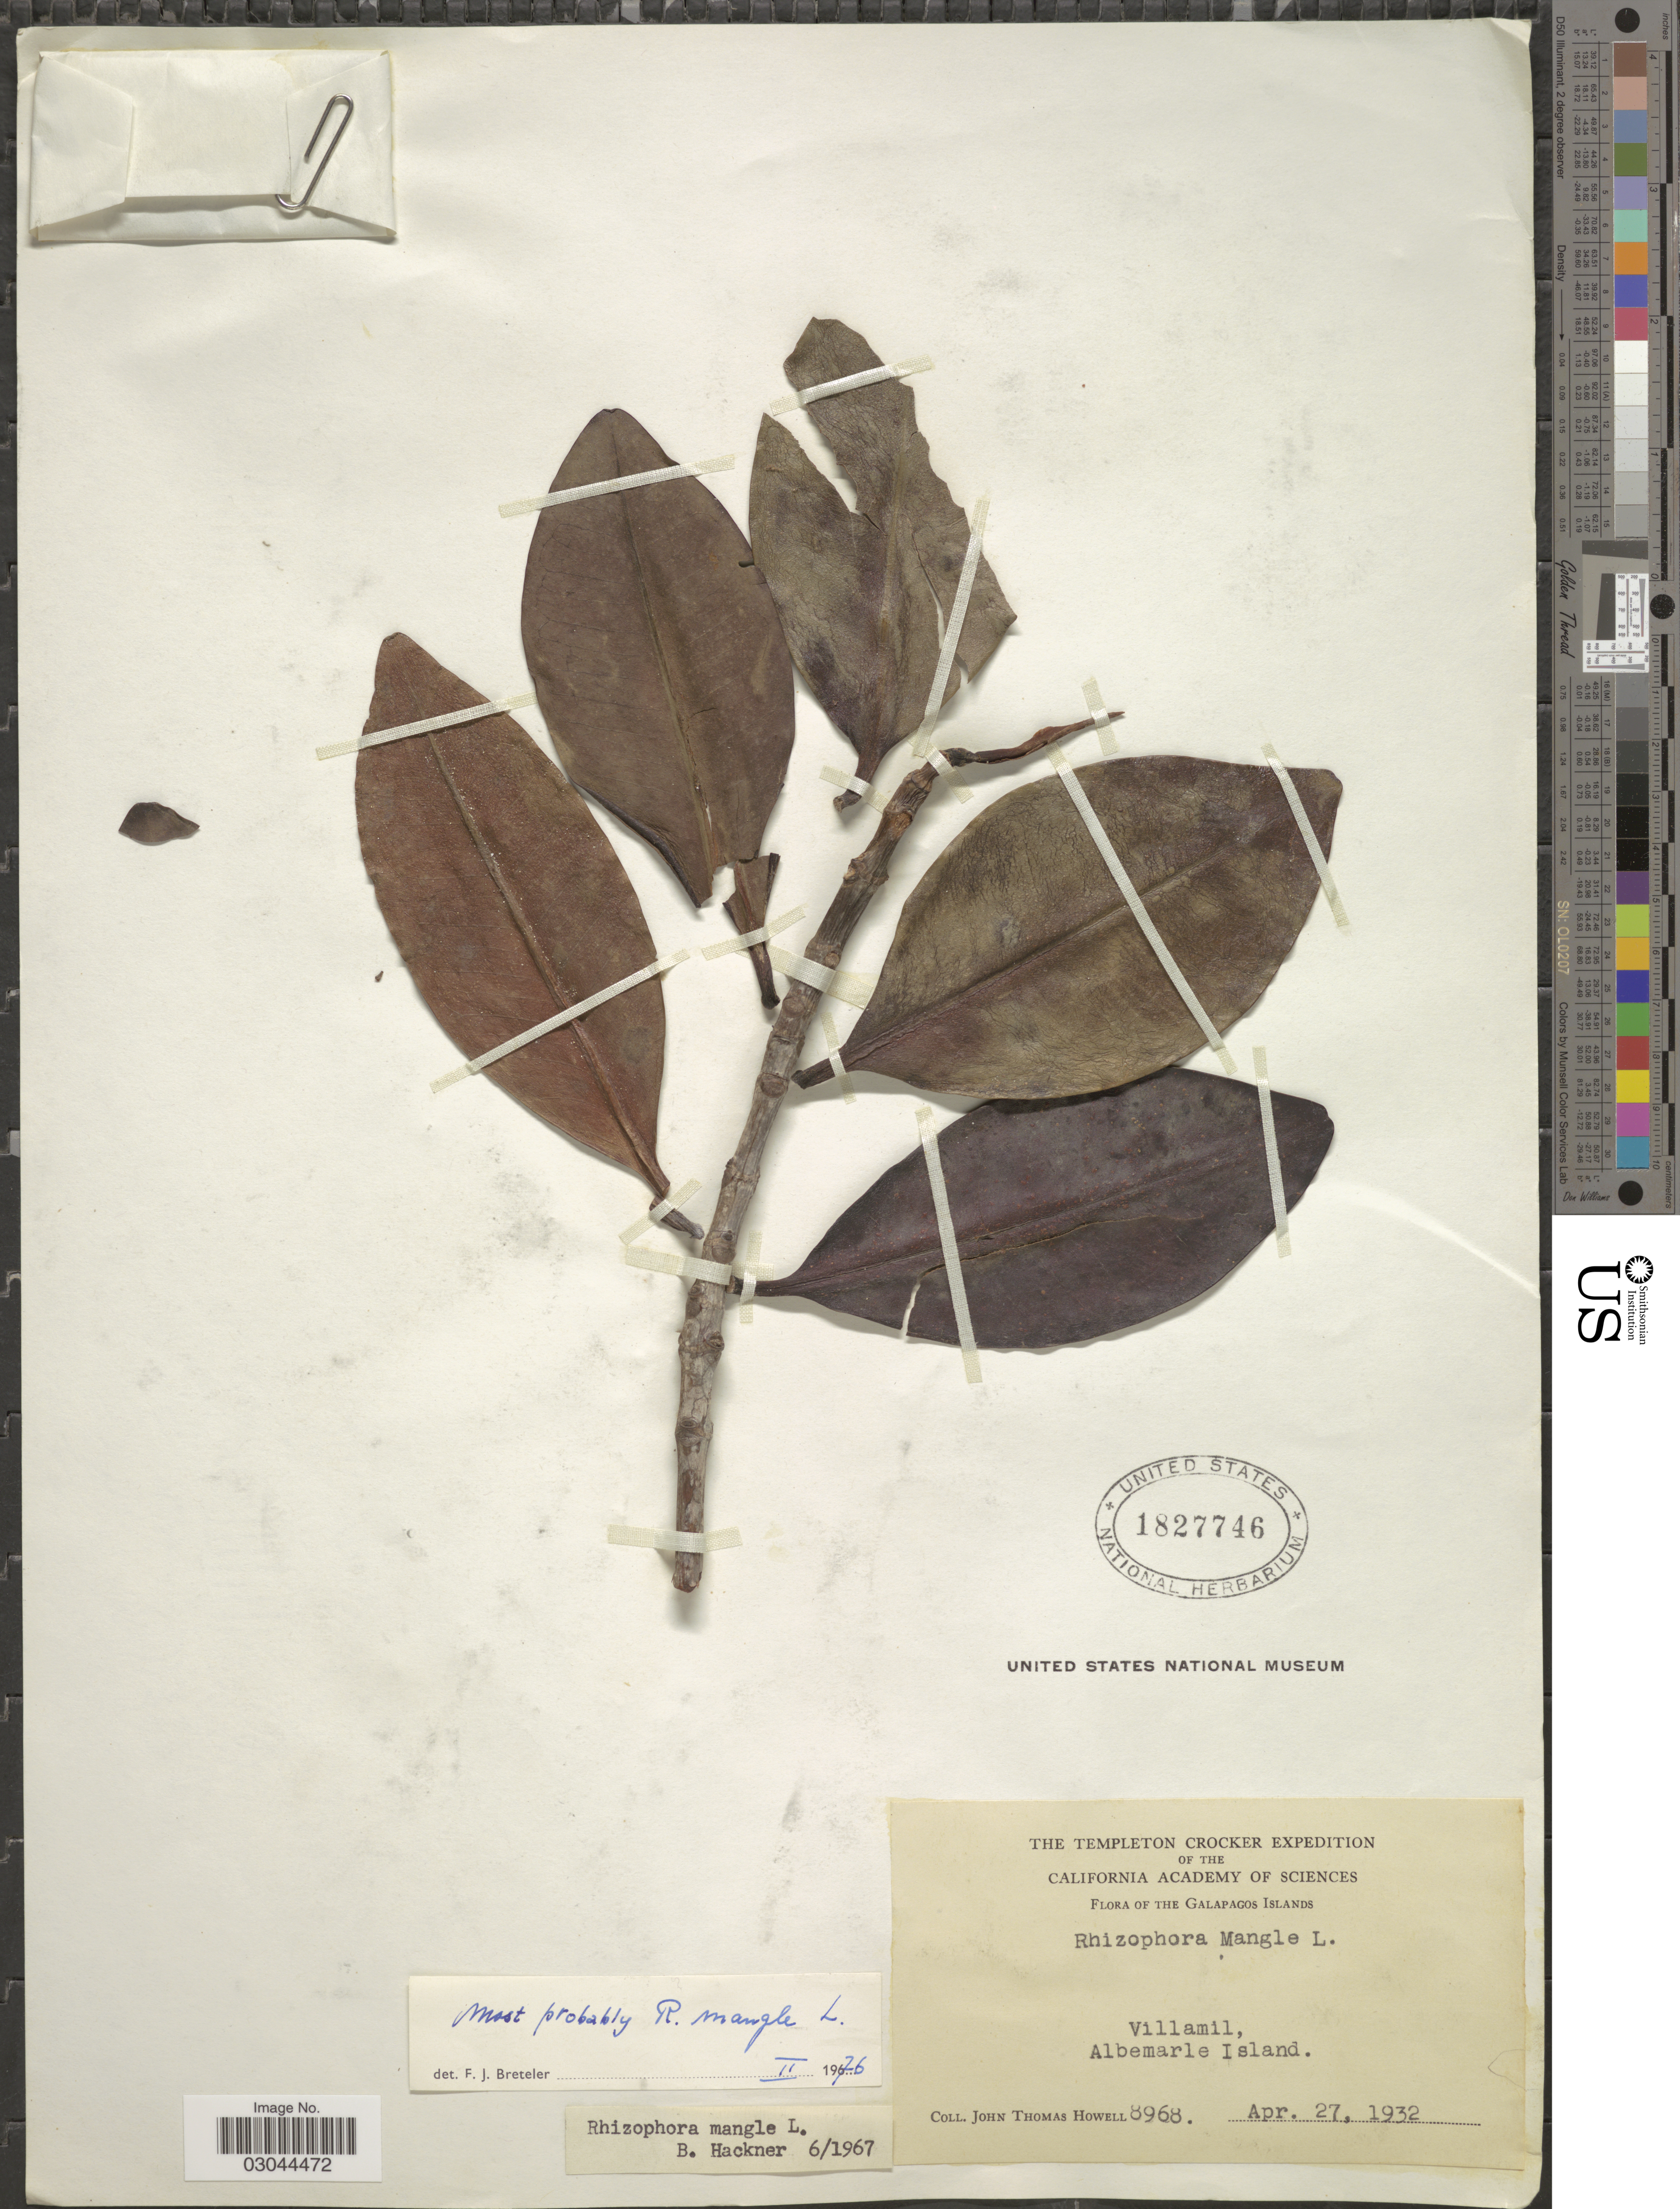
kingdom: Plantae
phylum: Tracheophyta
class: Magnoliopsida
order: Malpighiales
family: Rhizophoraceae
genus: Rhizophora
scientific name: Rhizophora mangle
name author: L.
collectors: J. T. Howell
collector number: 8968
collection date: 1932-04-27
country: Ecuador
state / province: Colón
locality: The Galapagos Islands. Villamil, Albemarle Island.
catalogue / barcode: US 1827746